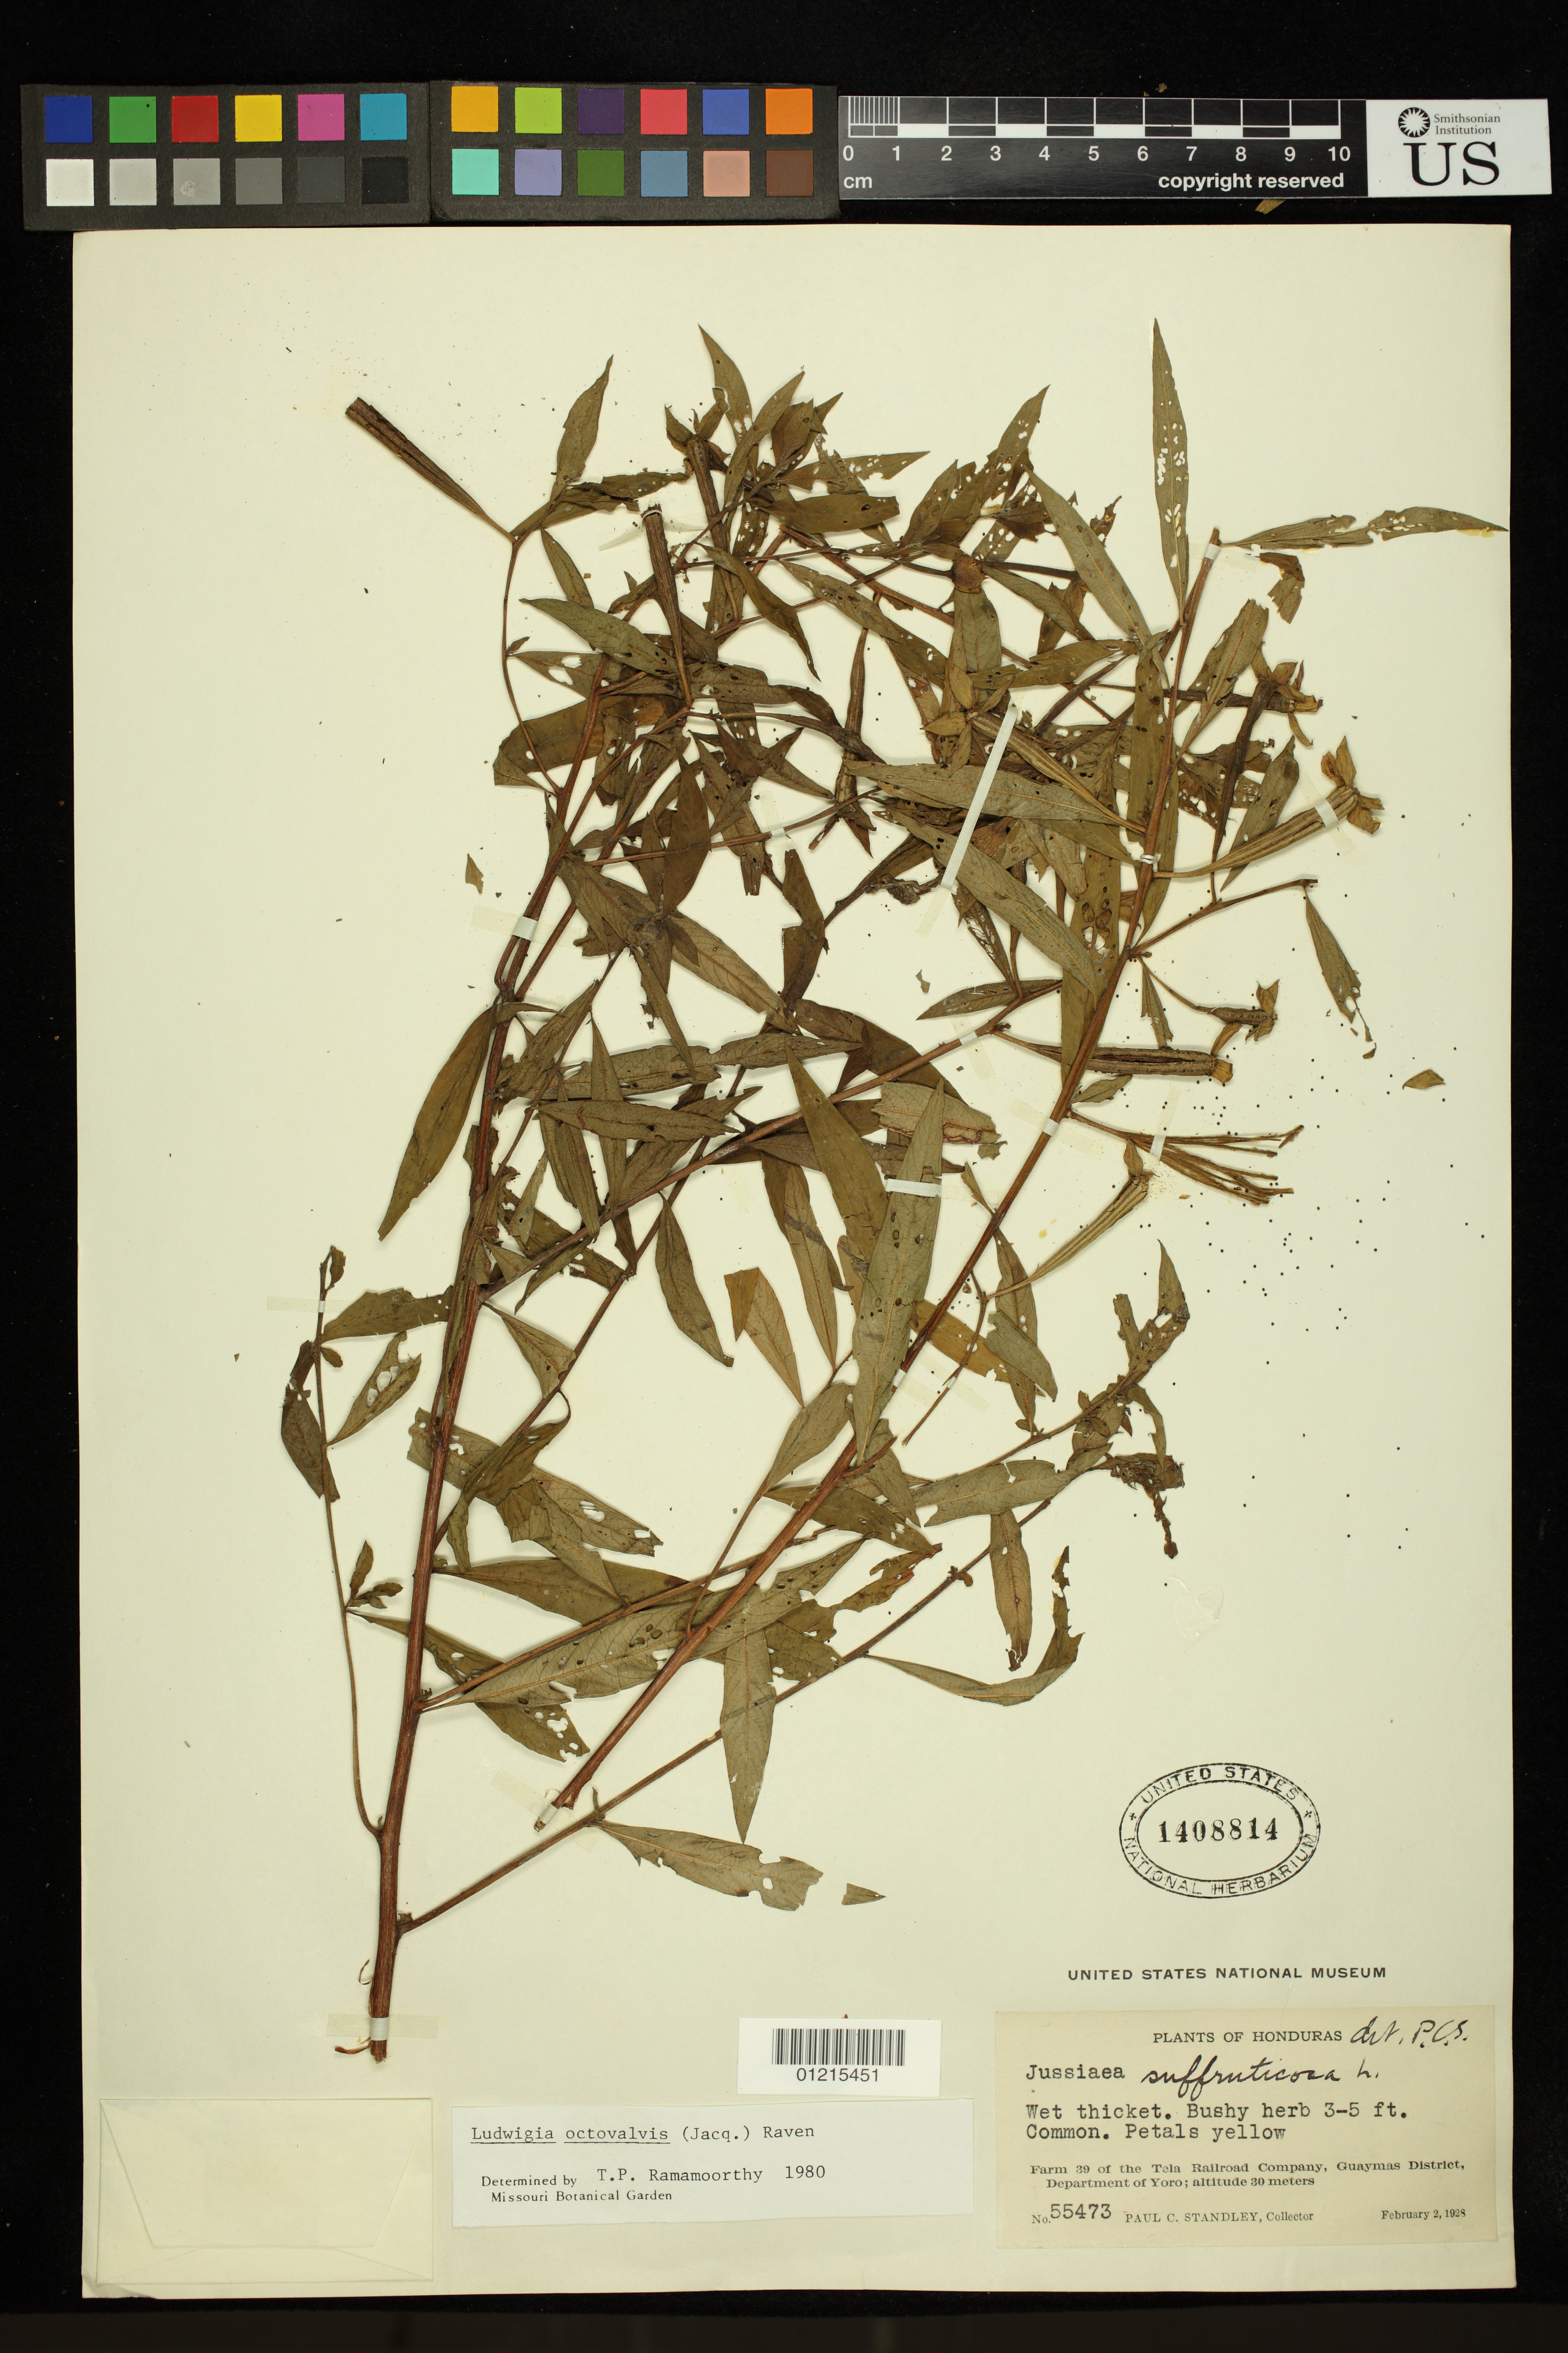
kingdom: Plantae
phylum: Tracheophyta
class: Magnoliopsida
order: Myrtales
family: Onagraceae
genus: Ludwigia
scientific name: Ludwigia octovalvis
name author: (Jacq.) P.H. Raven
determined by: Ramamoorthy, T. P.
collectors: P. C. Standley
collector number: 55473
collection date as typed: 2 Feb 1928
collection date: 1928-02-02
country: Honduras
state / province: Yoro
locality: Farm 39 of the Tela Railroad Company, Guaymas District.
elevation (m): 30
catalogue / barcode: US 1408814